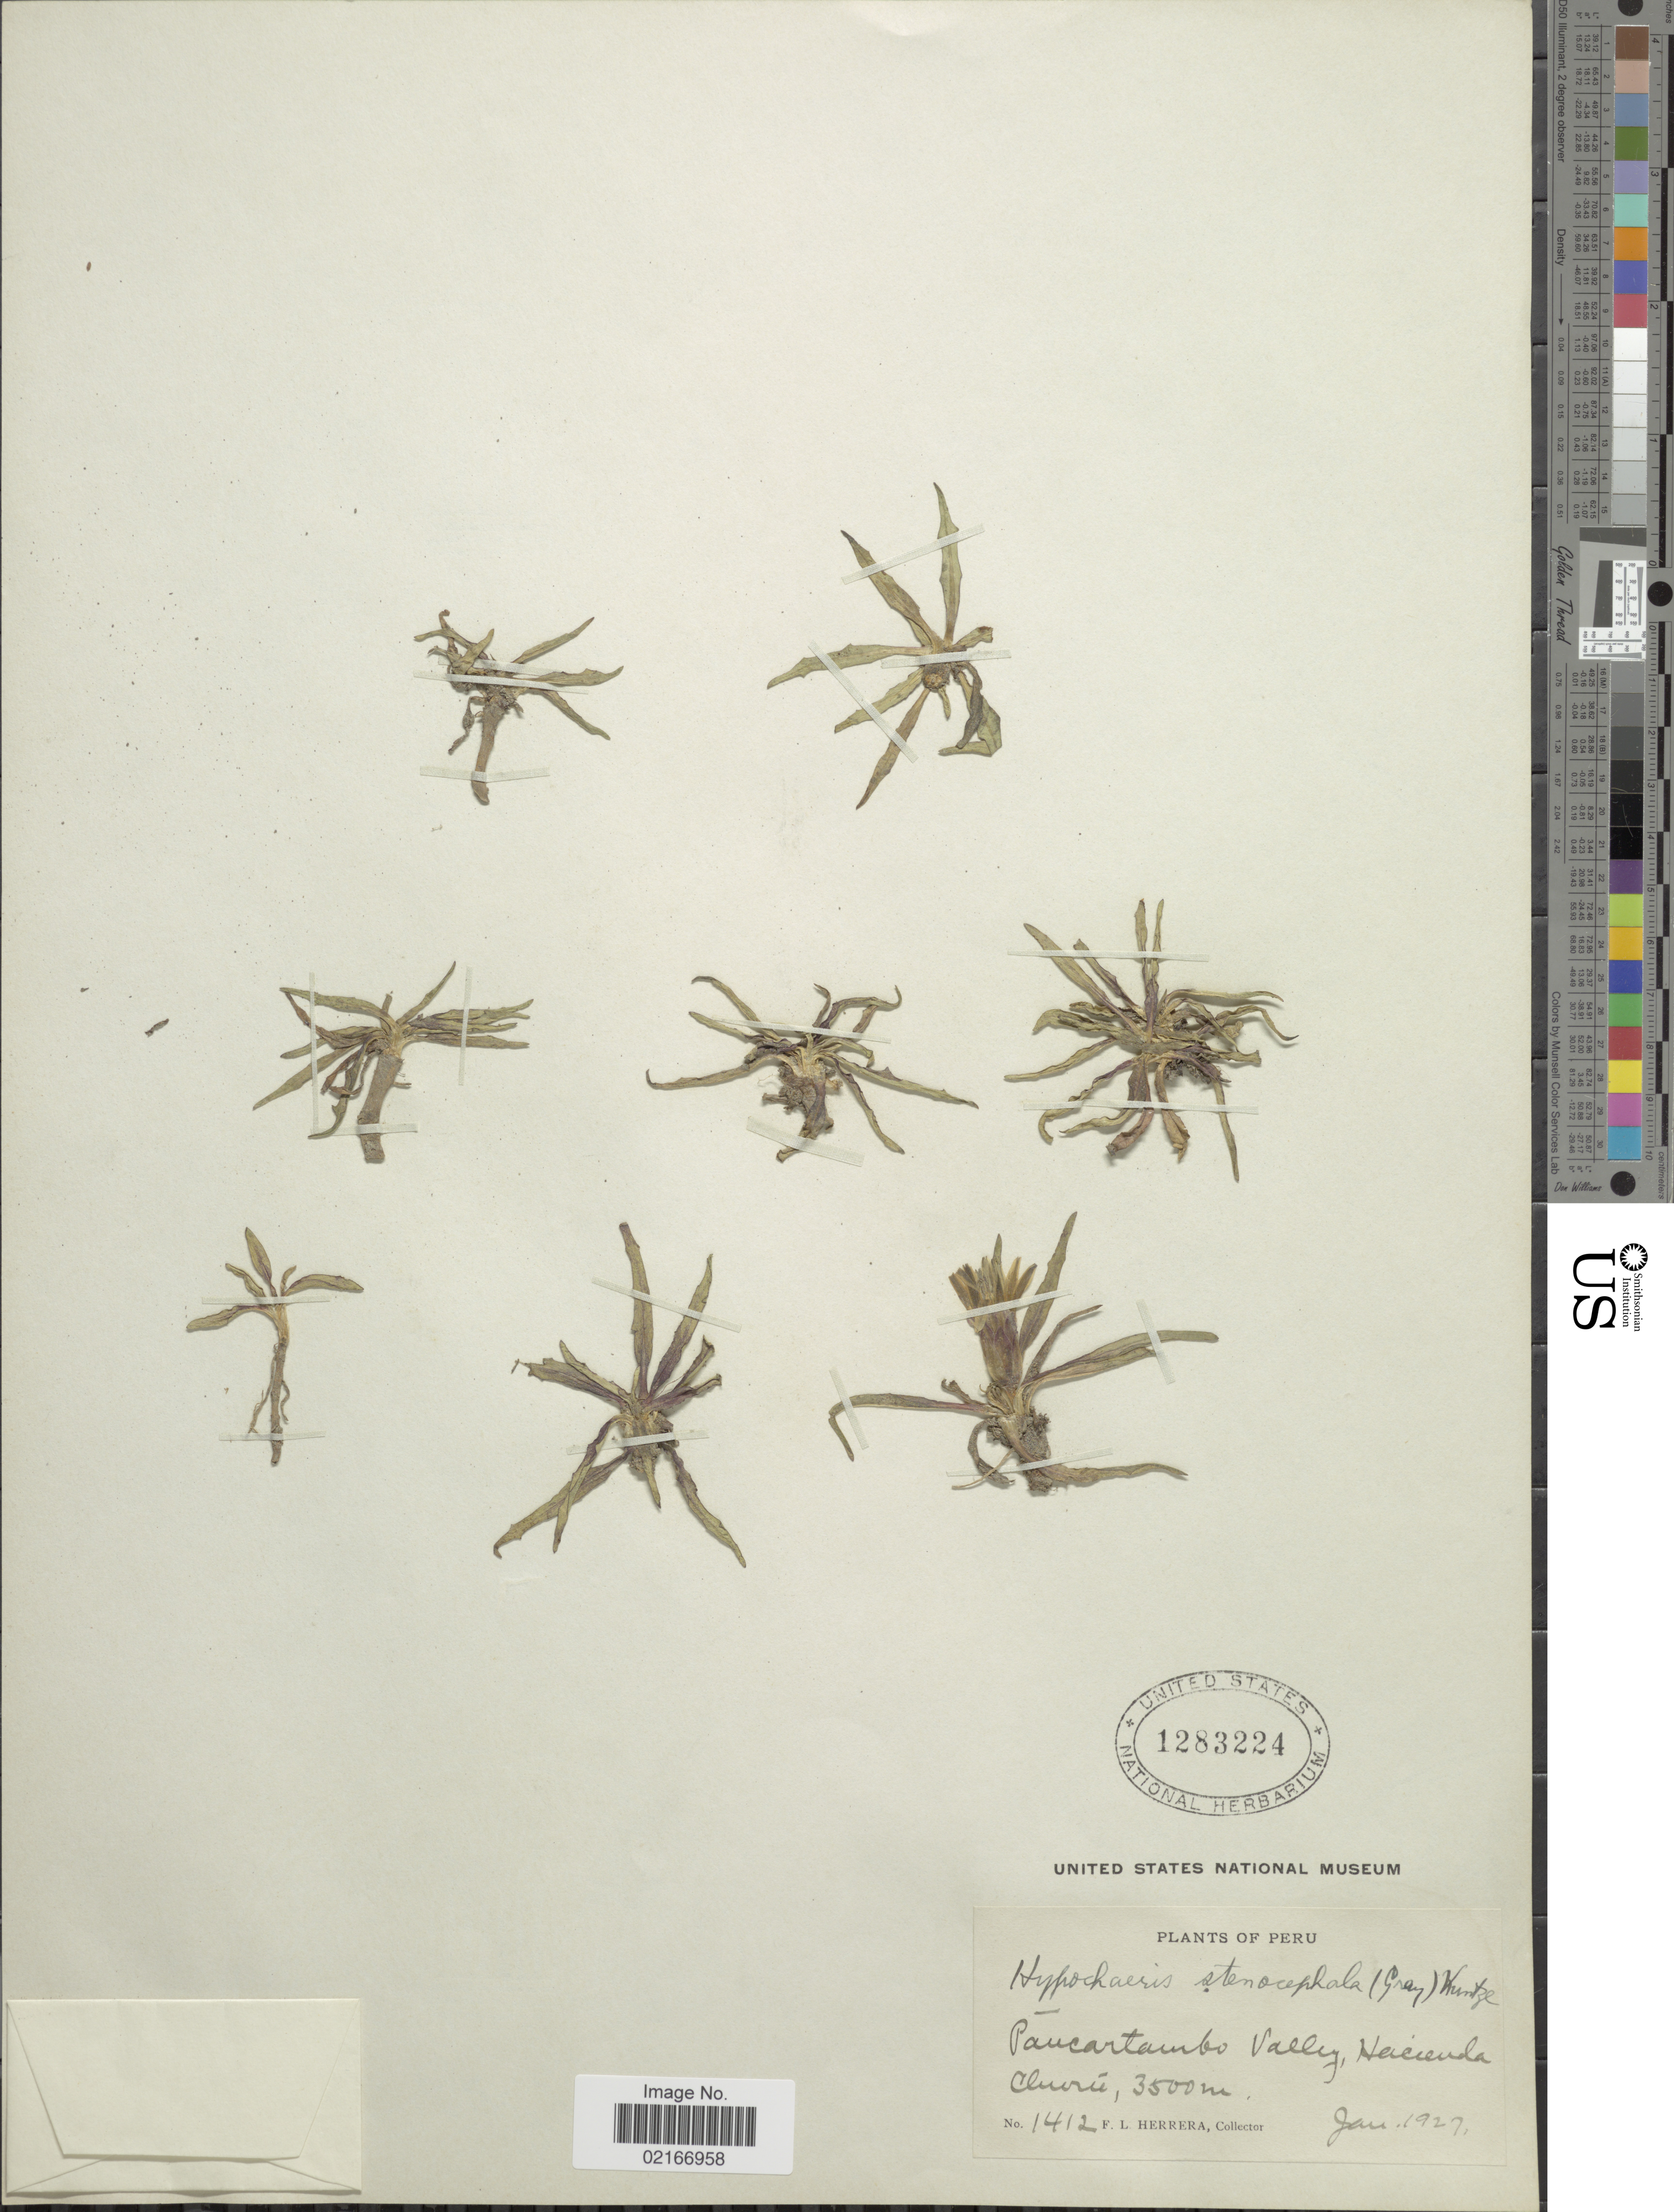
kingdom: Plantae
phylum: Tracheophyta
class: Magnoliopsida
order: Asterales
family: Asteraceae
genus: Hypochaeris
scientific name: Hypochaeris taraxacoides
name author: Ball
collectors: F. L. Herrera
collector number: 1412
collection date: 1927-01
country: Peru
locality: Paucartambo Valley, Hacienda Churu.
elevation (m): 3500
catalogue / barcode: US 1283224